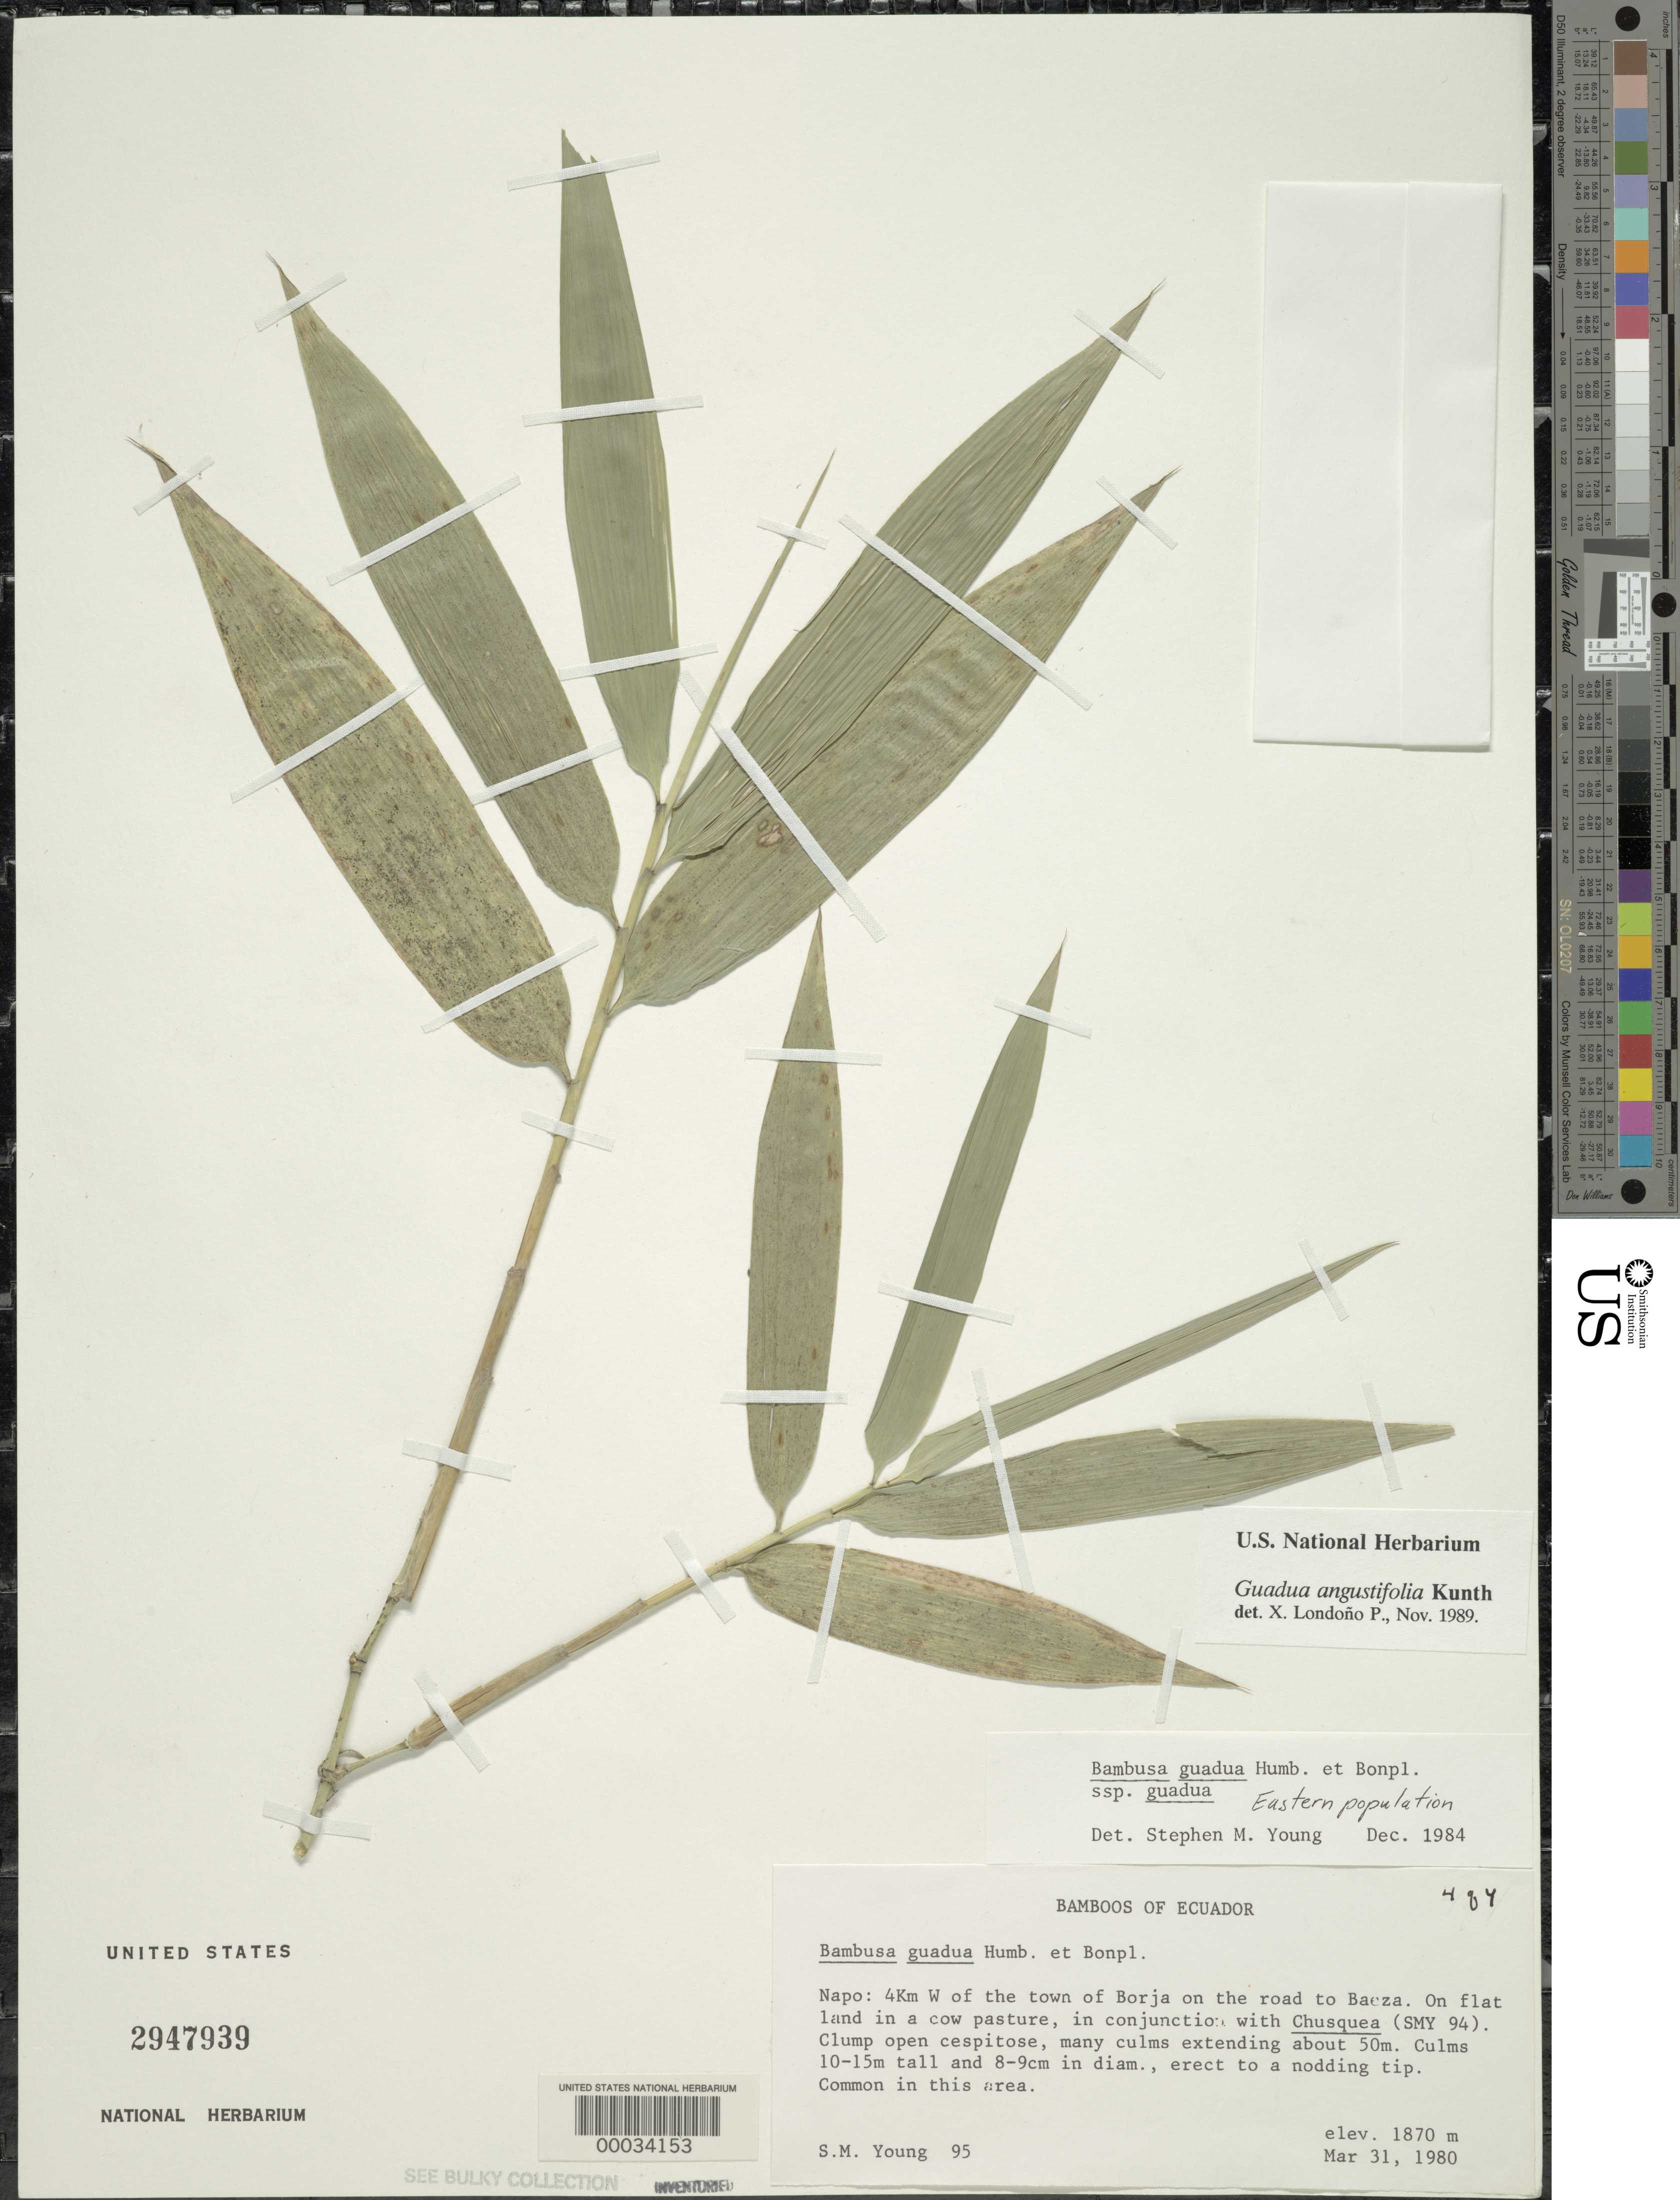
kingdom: Plantae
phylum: Tracheophyta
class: Liliopsida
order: Poales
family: Poaceae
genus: Guadua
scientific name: Guadua angustifolia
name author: Kunth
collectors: S. Young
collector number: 95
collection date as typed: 31 Mar 1980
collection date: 1980-03-31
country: Ecuador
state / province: Napo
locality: Borja, baeza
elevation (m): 1870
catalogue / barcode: US 2947939